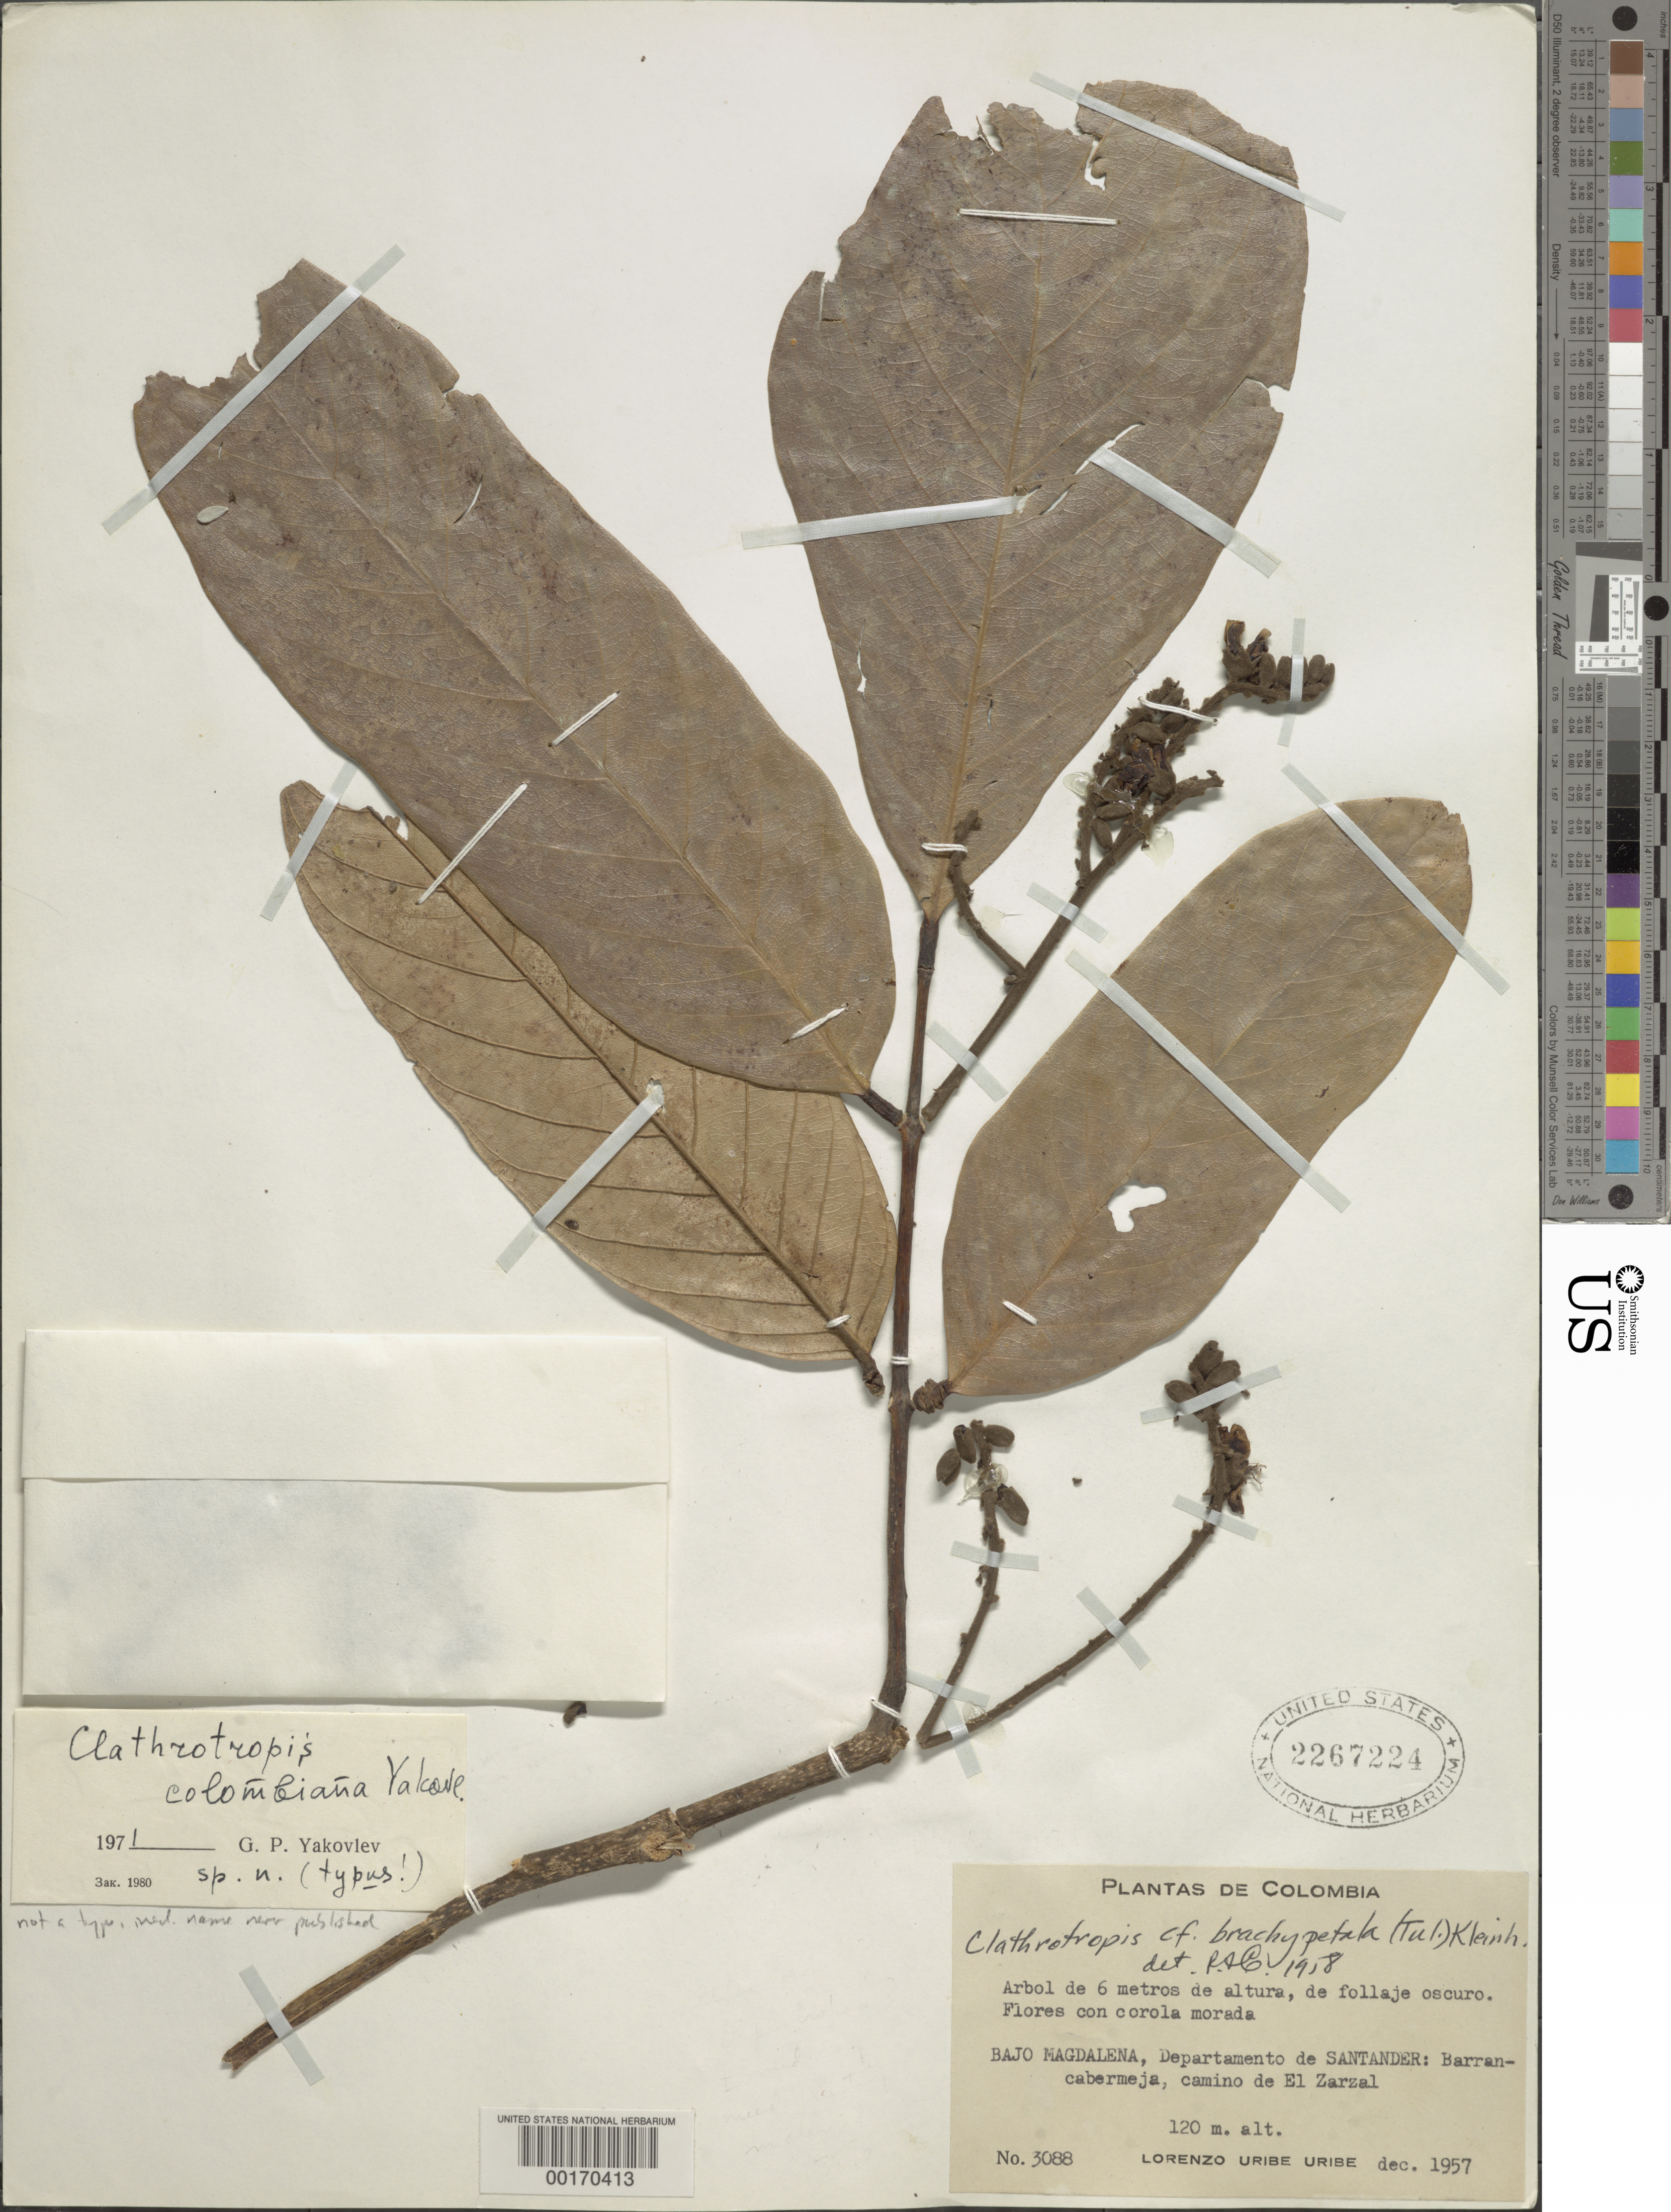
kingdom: Plantae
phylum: Tracheophyta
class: Magnoliopsida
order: Fabales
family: Fabaceae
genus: Clathrotropis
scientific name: Clathrotropis sp.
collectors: L. Uribe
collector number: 3088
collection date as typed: Dec 1957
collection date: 1957-12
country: Colombia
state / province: Santander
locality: Barrancabermeja, road to El Zarzal, Magdalena base.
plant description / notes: Annotated by Yakovlev (1971) as "typus" of Clathrotropis colombiana Yakovl.; ined. name, never published. Removed from Type Register and refiled in main herbarium, April 2008.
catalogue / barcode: US 2267224